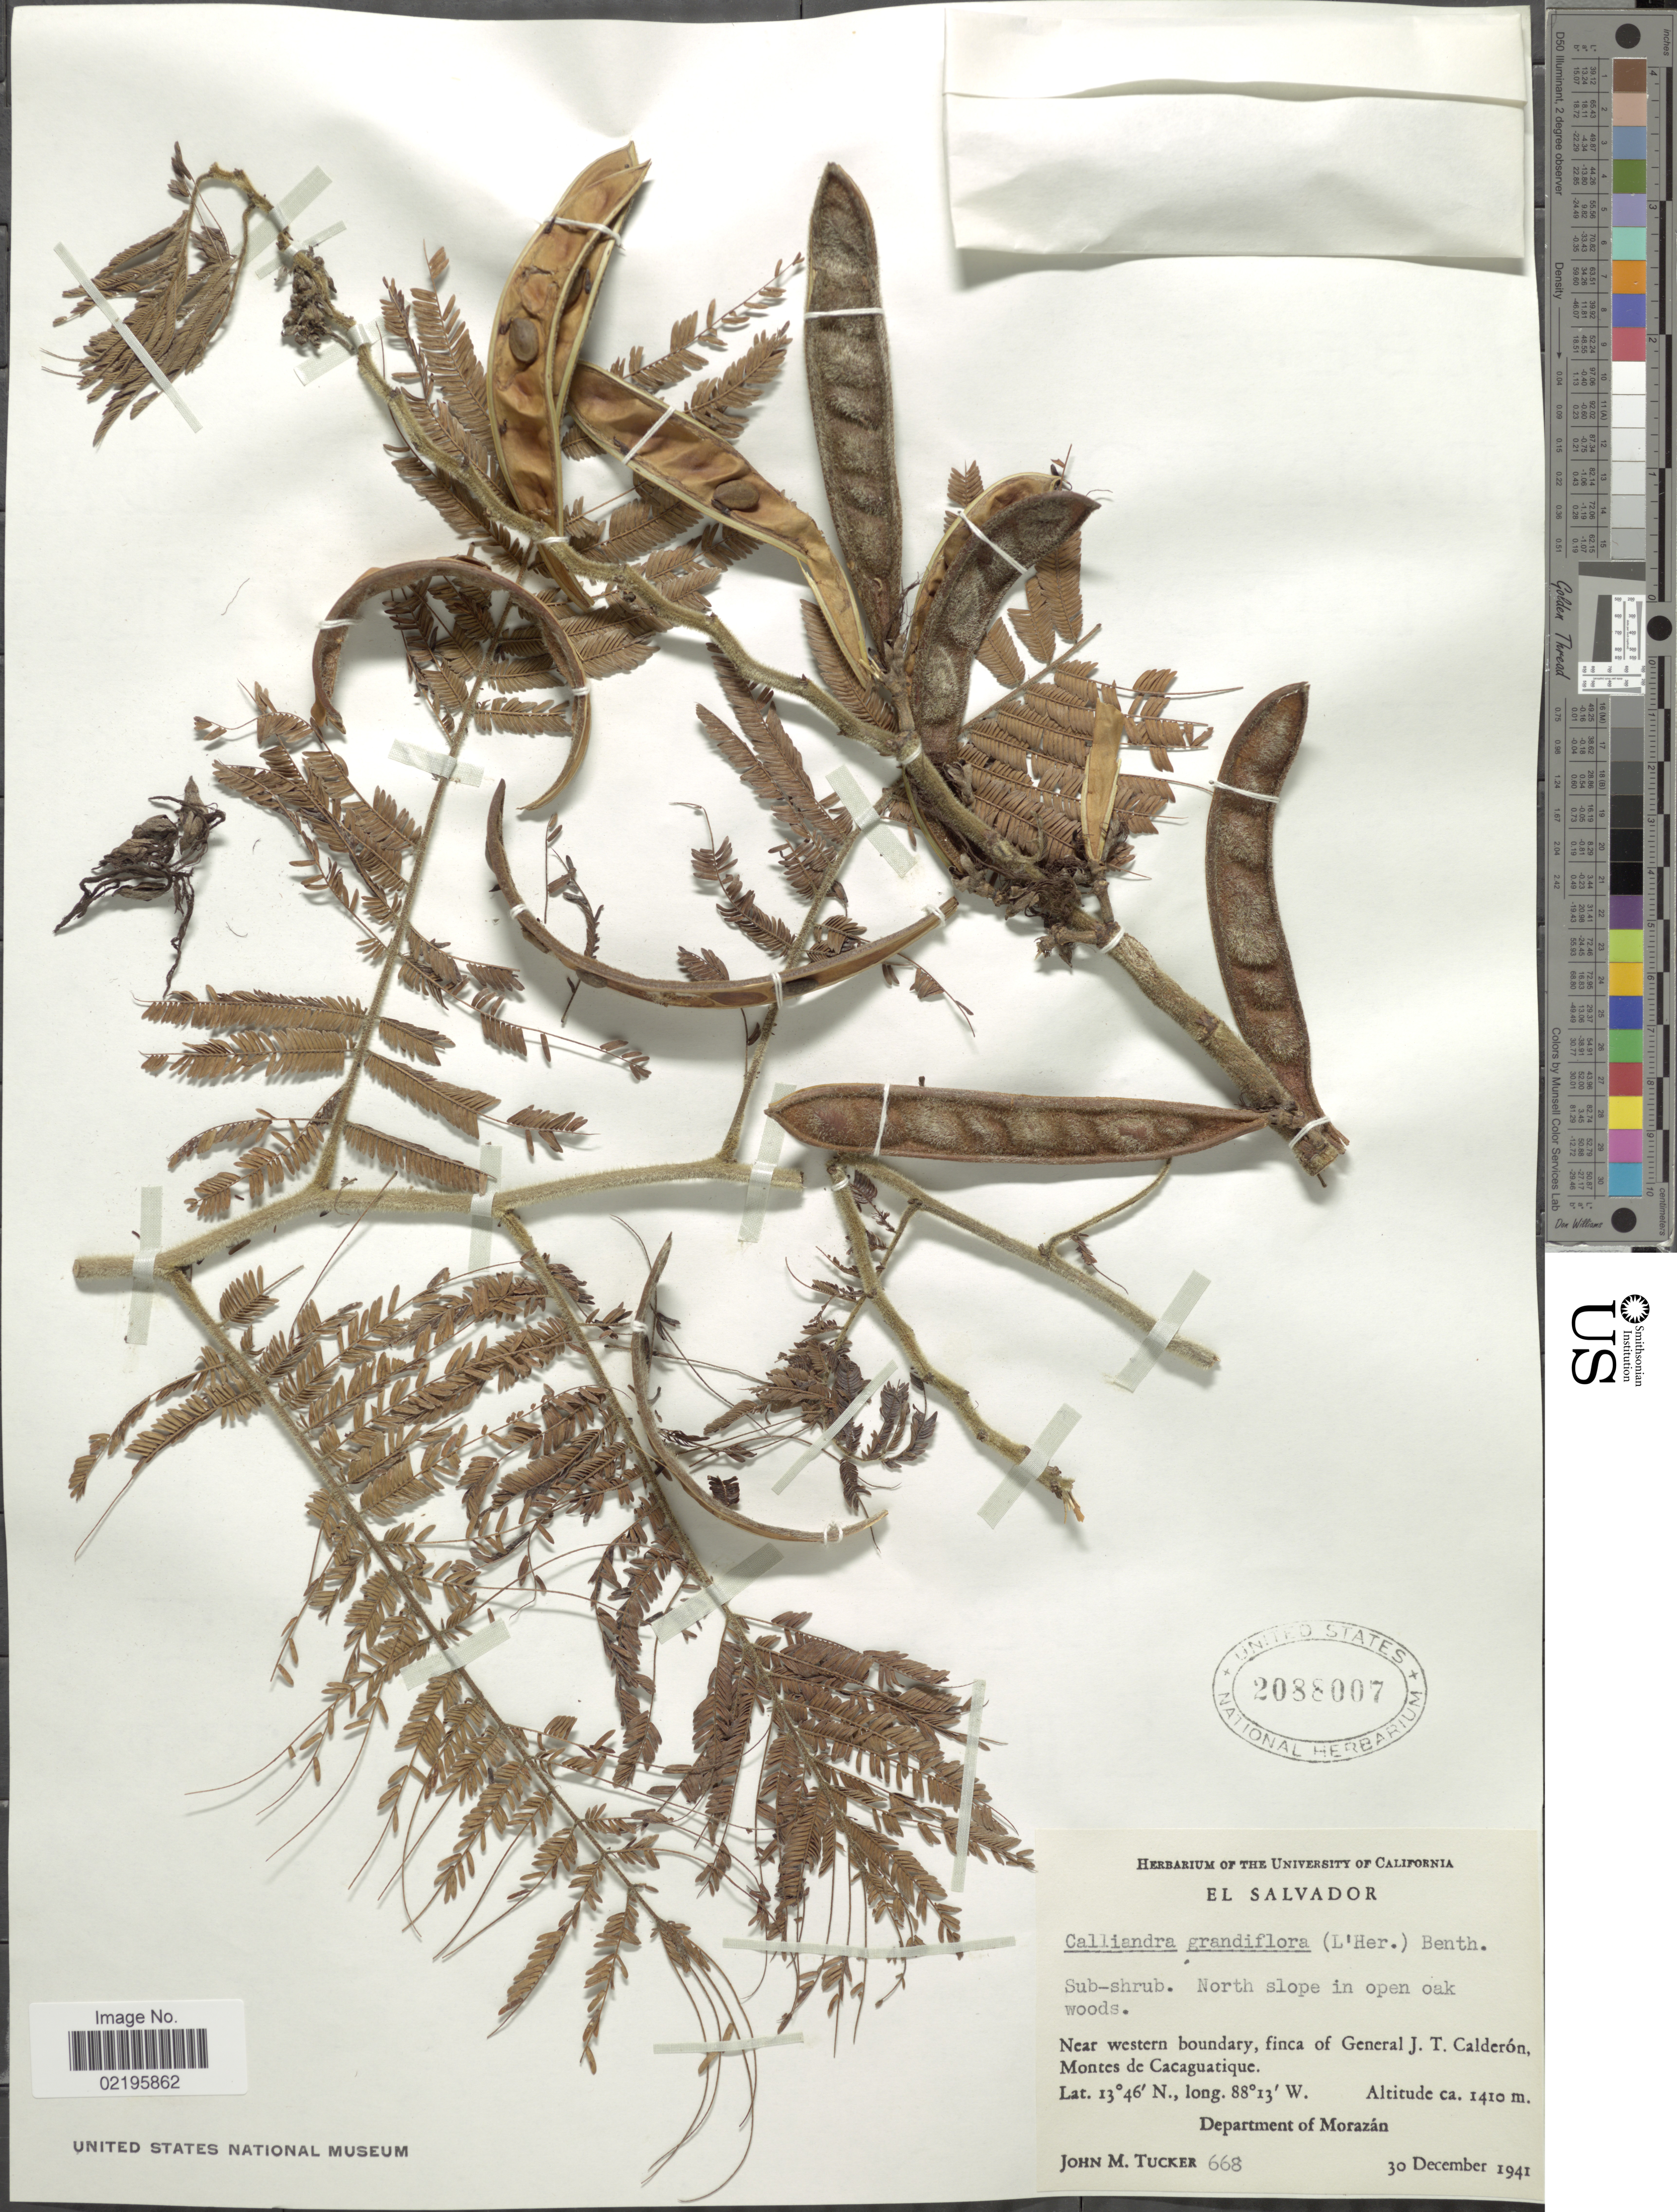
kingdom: Plantae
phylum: Tracheophyta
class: Magnoliopsida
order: Fabales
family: Fabaceae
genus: Calliandra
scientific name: Calliandra grandiflora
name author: (L'Hér.) Benth.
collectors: J. M. Tucker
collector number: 668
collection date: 1941-12-30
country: El Salvador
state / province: Morazan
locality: Near western boundary, finca of General J.T. Calderon, Montes de Cacaguatique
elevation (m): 1410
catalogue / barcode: US 2088007